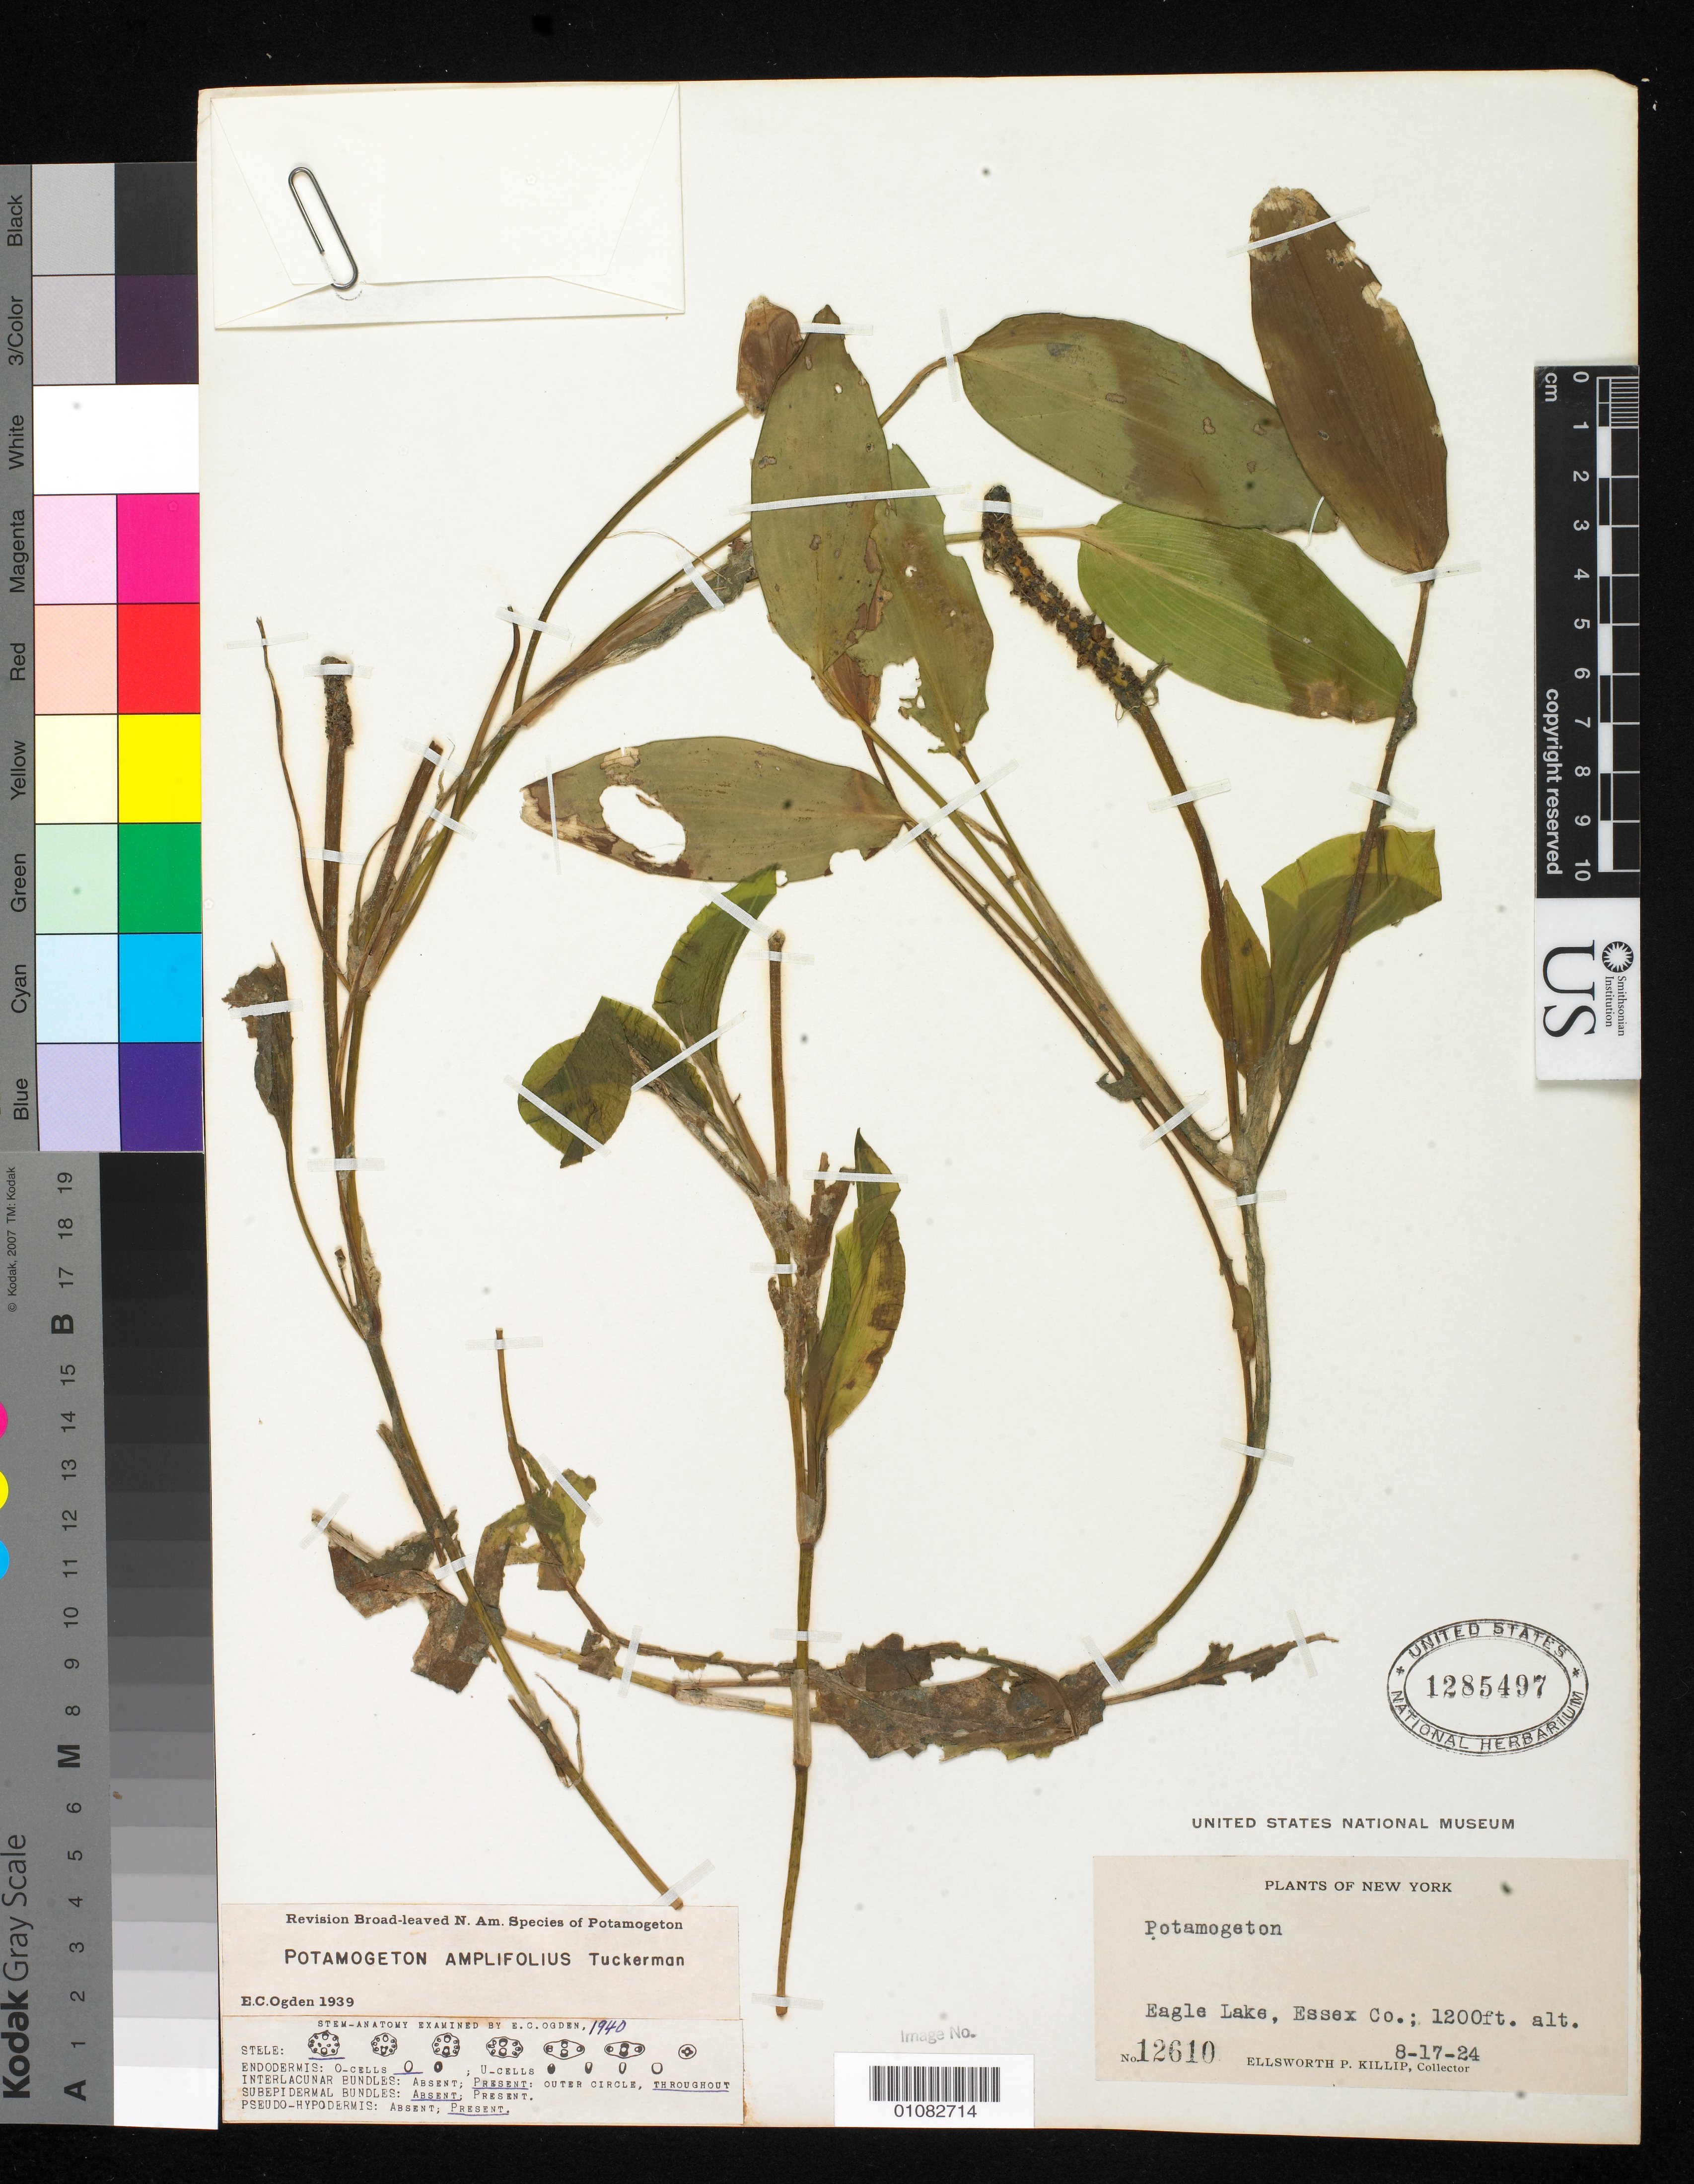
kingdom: Plantae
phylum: Tracheophyta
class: Liliopsida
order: Alismatales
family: Potamogetonaceae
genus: Potamogeton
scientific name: Potamogeton amplifolius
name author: Tuckerm.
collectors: E. P. Killip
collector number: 12610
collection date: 1924-08-17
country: United States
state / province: New York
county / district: Essex County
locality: Eagle Lake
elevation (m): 366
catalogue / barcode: US 1285497